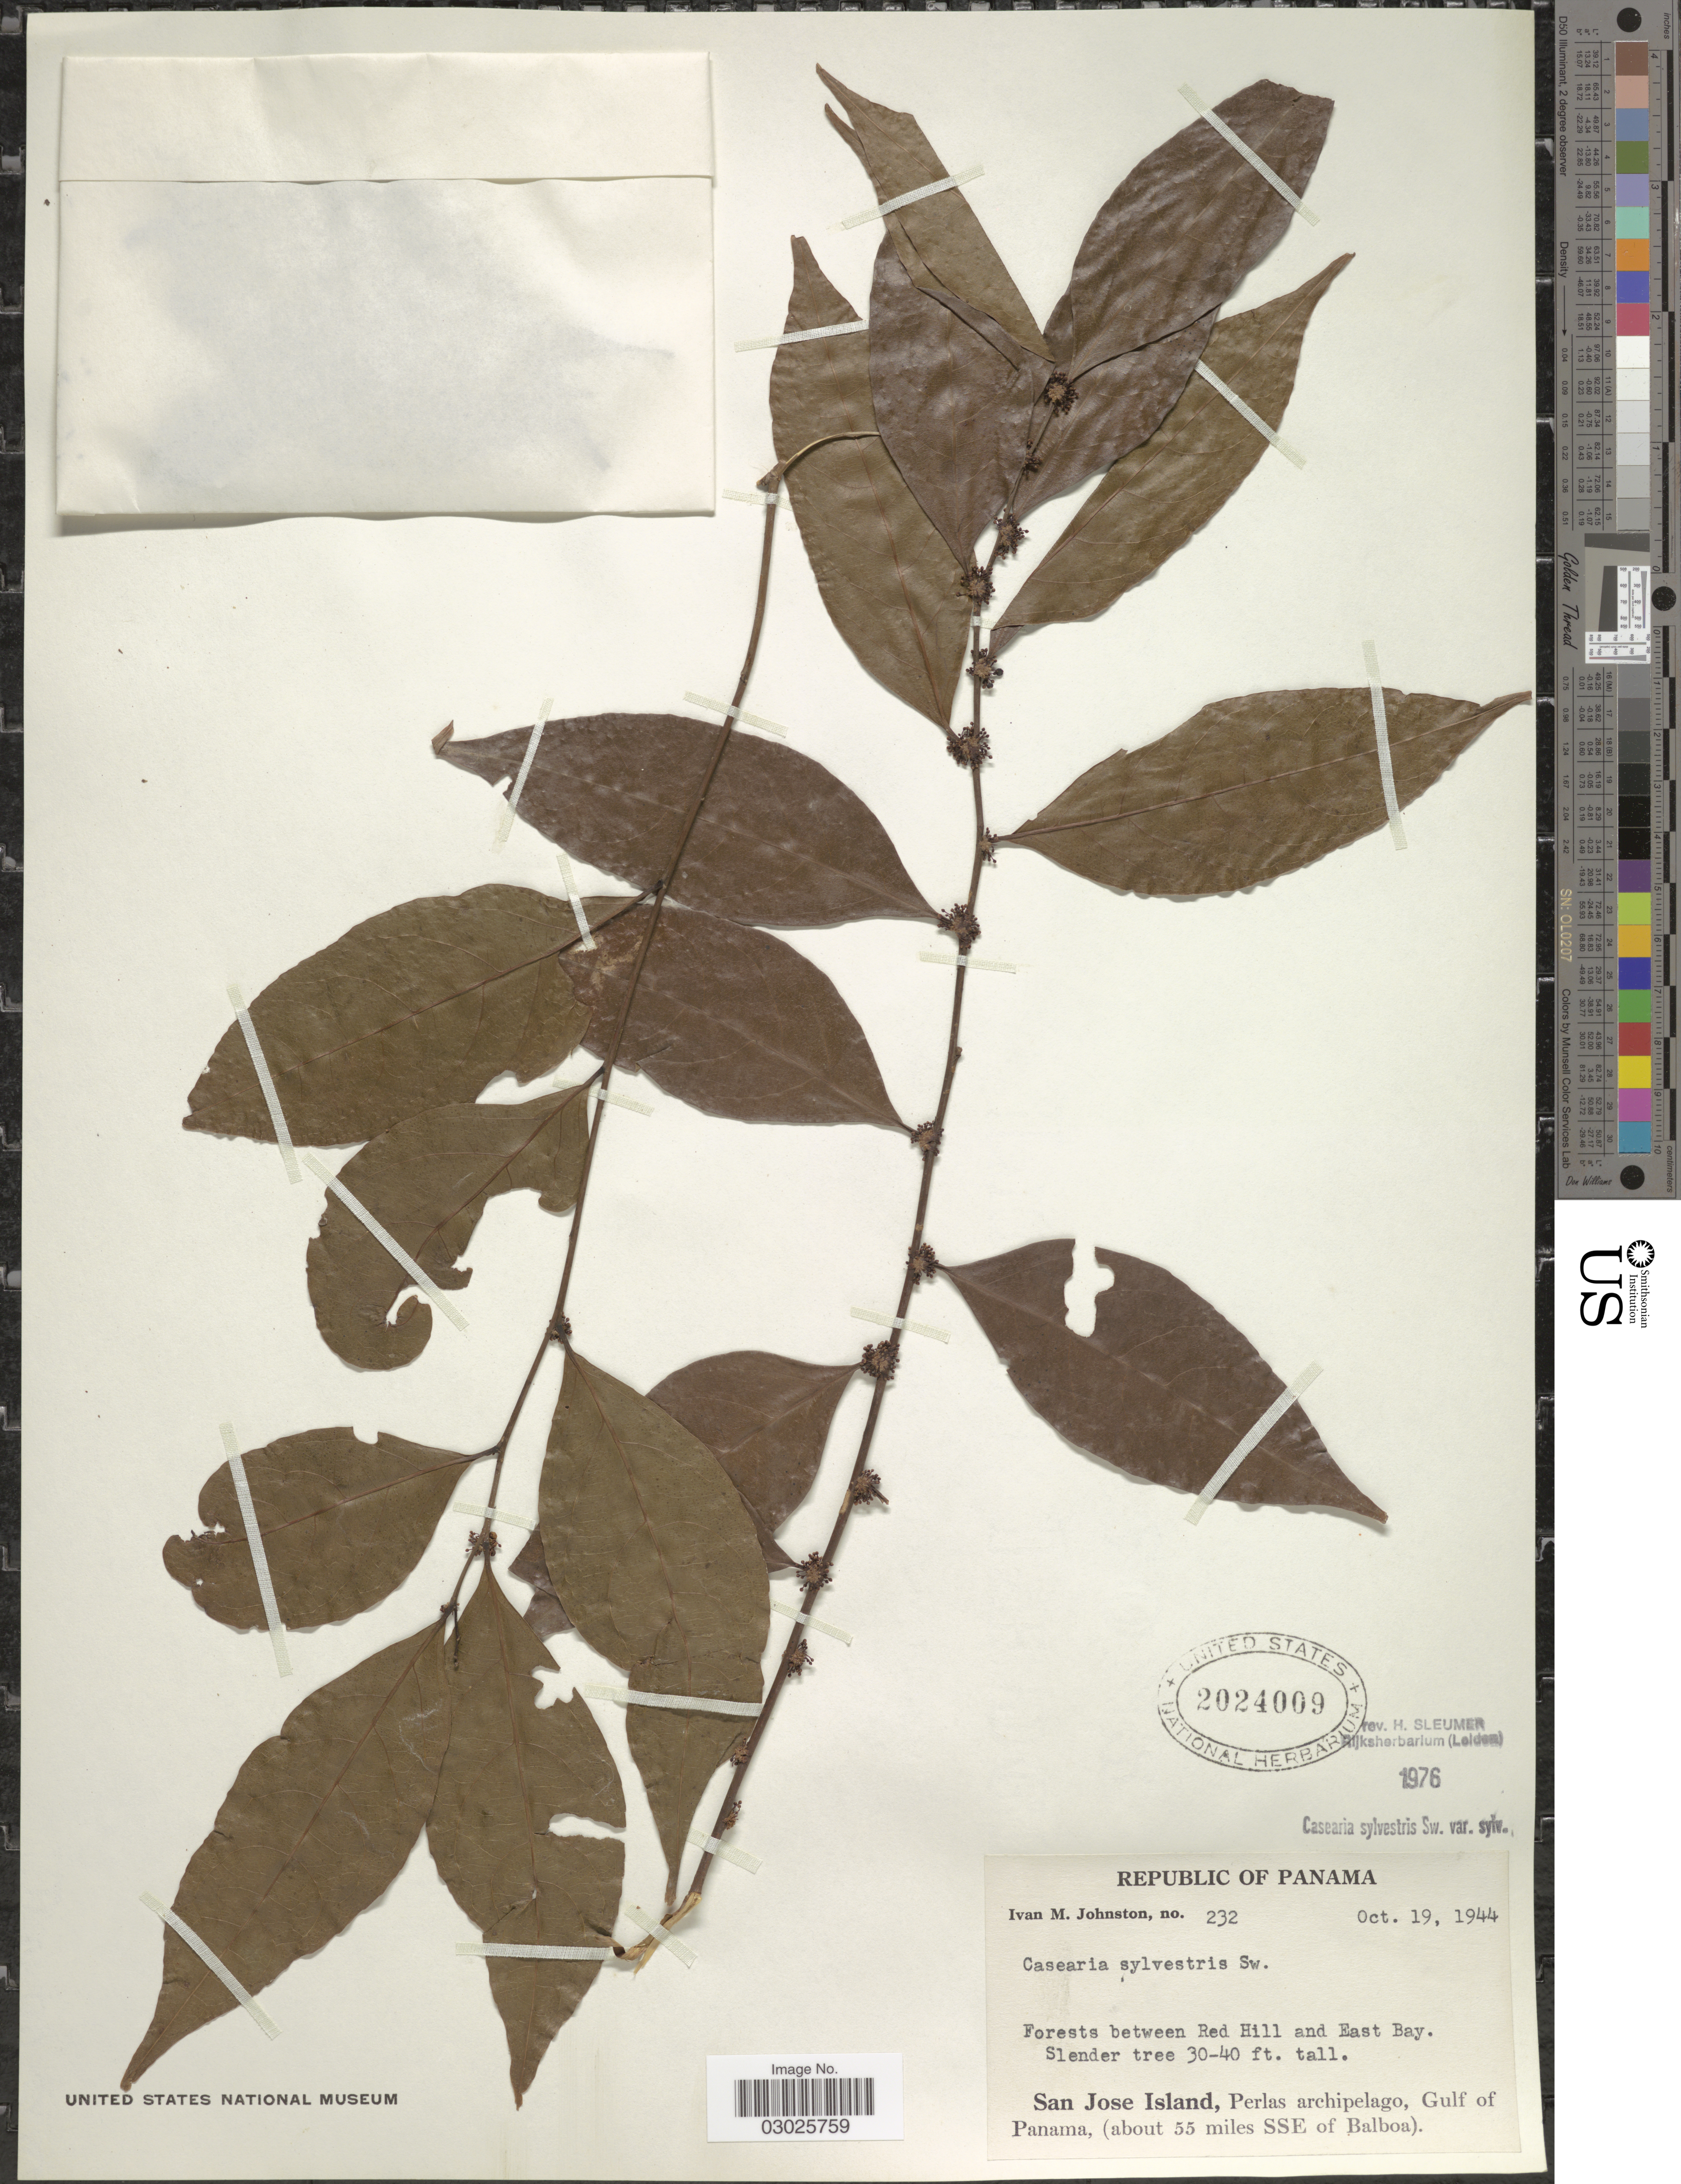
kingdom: Plantae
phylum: Tracheophyta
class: Magnoliopsida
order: Malpighiales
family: Salicaceae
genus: Casearia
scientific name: Casearia sylvestris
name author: Sw.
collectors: I.M. Johnston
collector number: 232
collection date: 1944-10-19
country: Panama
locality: Forests between Red Hill and East Bay. San Jose Island, Perlas archipelago, Gulf of Panama, (about 55 miles SSE of Balboa).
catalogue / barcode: US 2024009